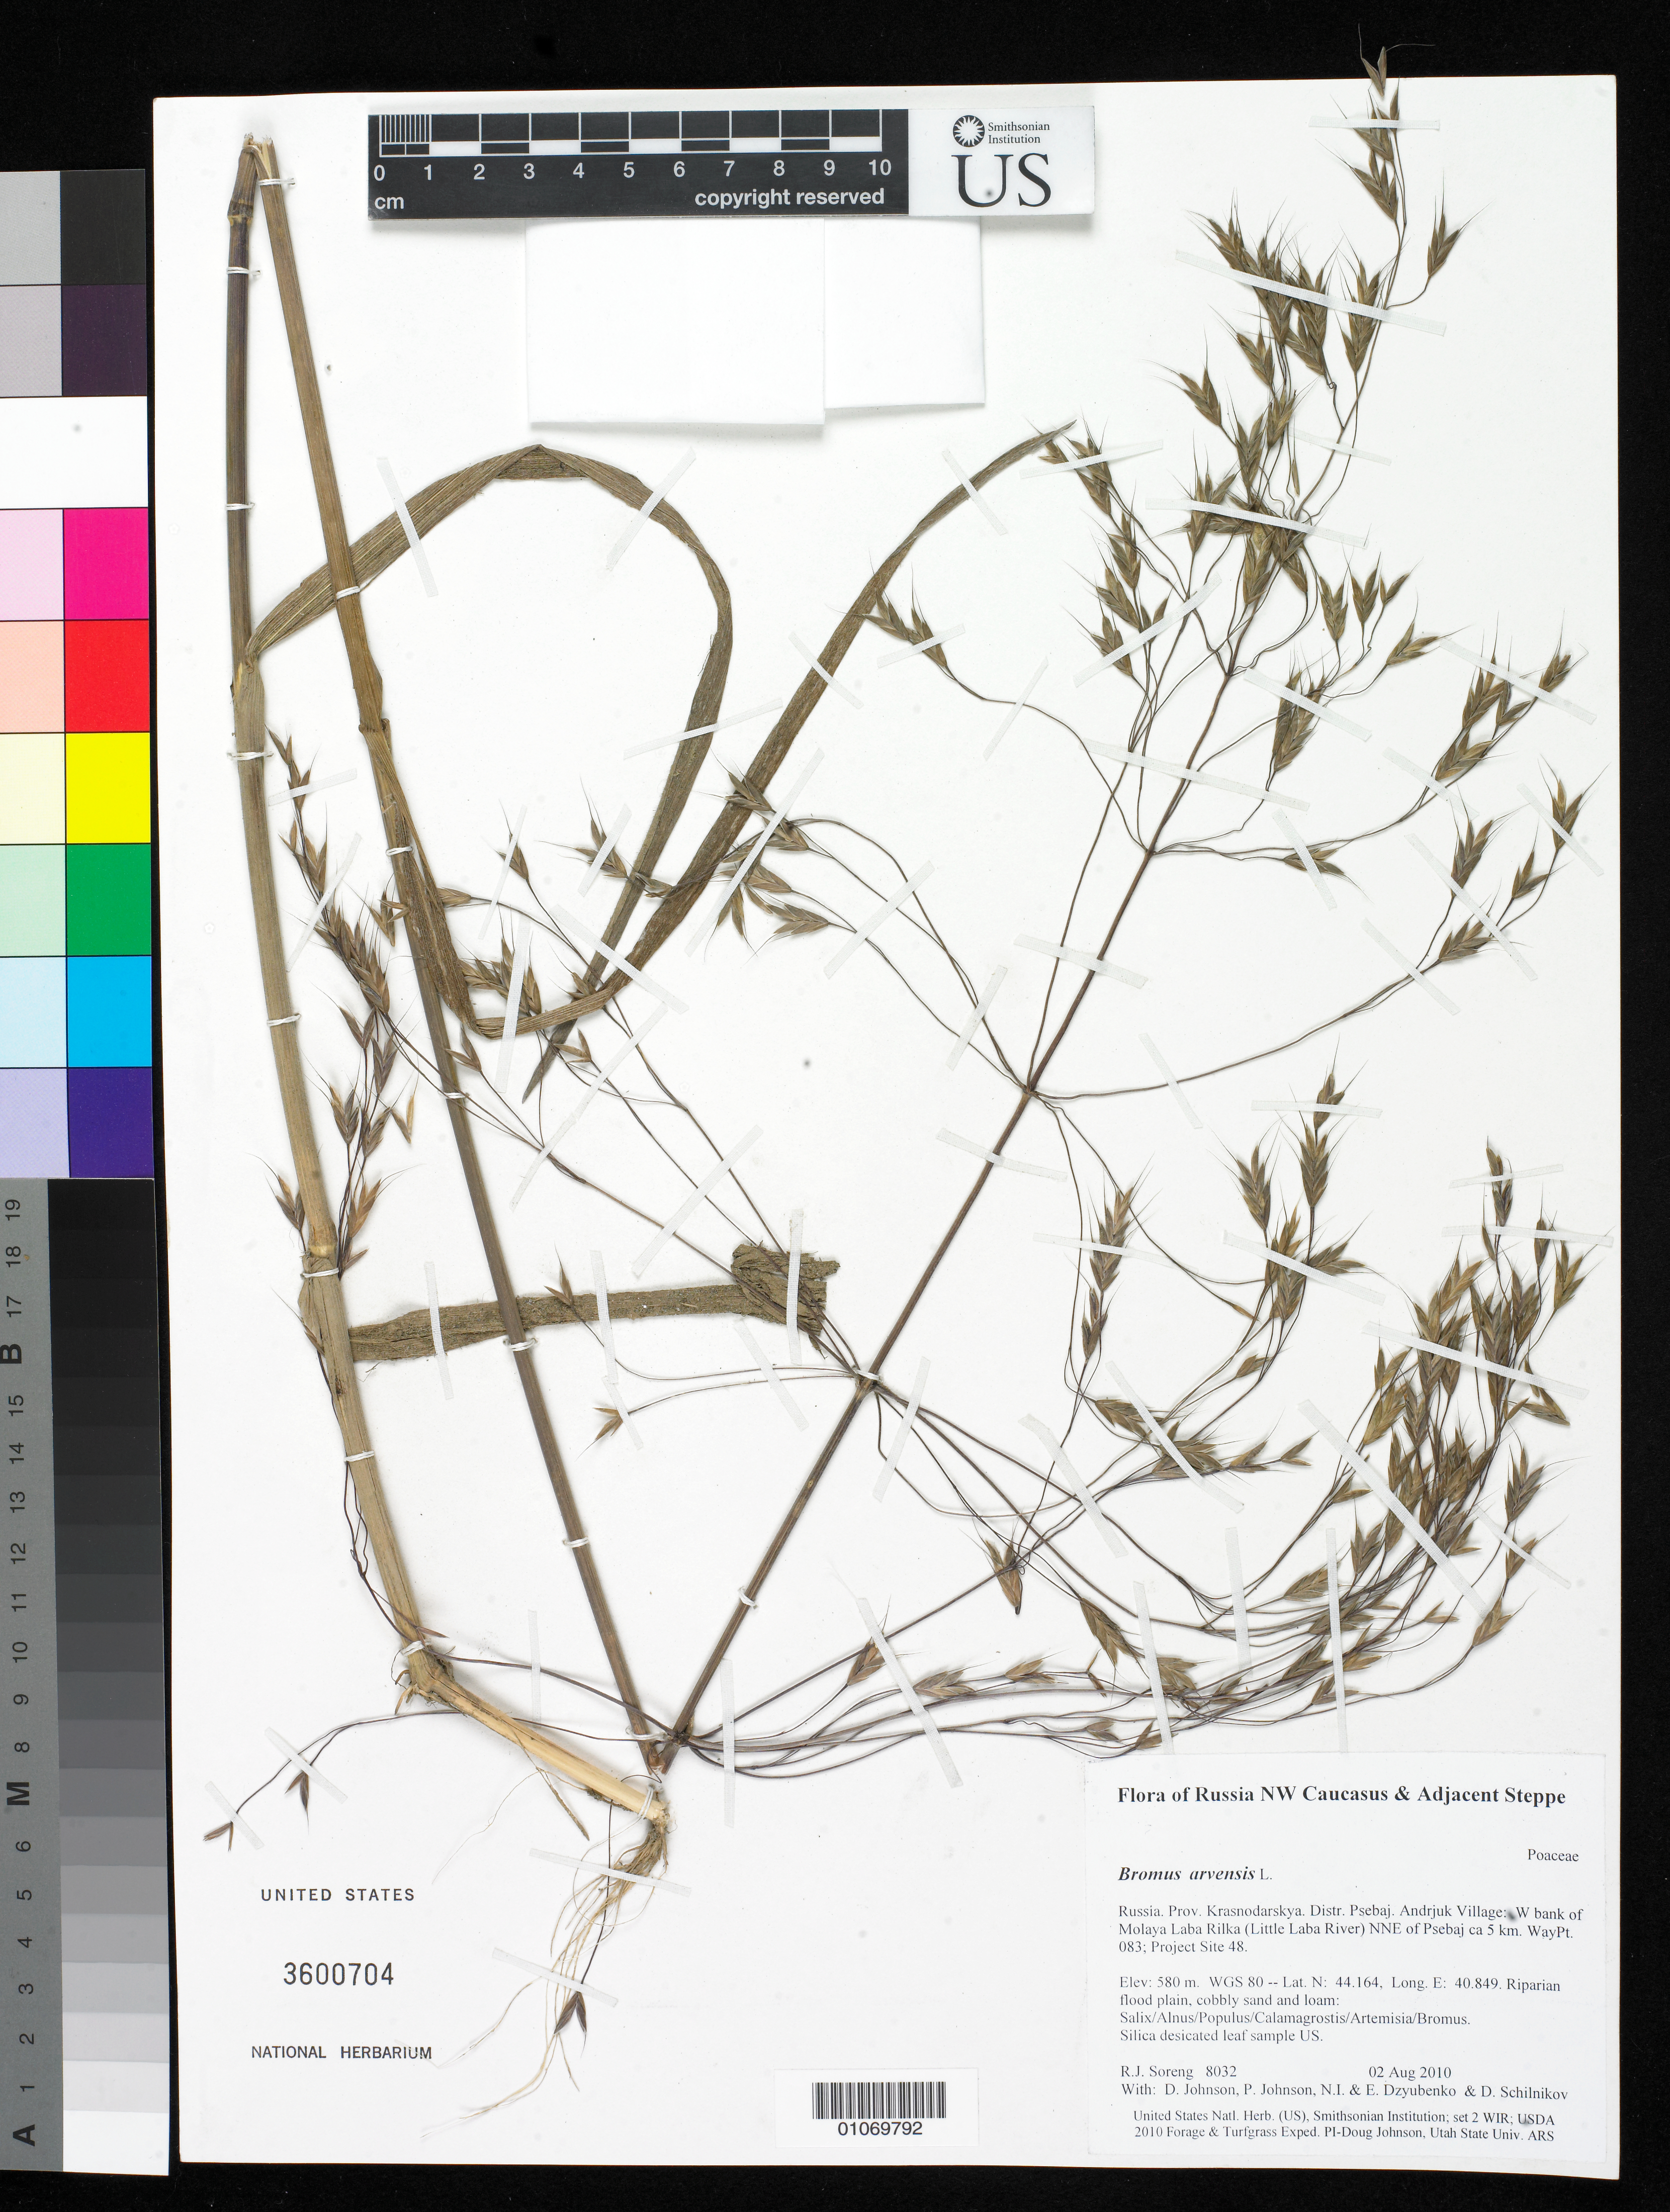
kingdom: Plantae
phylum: Tracheophyta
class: Liliopsida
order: Poales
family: Poaceae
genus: Bromus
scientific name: Bromus arvensis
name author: L.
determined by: Soreng, Robert J., Research Associate (BOT), Smithsonian Institution - National Museum of Natural History (UNITED STATES)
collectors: R. J. Soreng, D. Johnson, P. Johnson, N. Dzyubenko, E. Dzyubenko & D. Schilnikov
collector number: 8032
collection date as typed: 02 Aug 2010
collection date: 2010-08-02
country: Russian Federation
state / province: Krasnodar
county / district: Psebaj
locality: Andrjuk Village: W bank of Molaya Laba Rilka (Little Laba River) NNE of Psebaj ca 5 km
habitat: Riparian flood plain, cobbly sand and loam: Salix/Alnus/Populus/Calamagrostis/Artemisia/Bromus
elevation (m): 580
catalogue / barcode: US 3600704